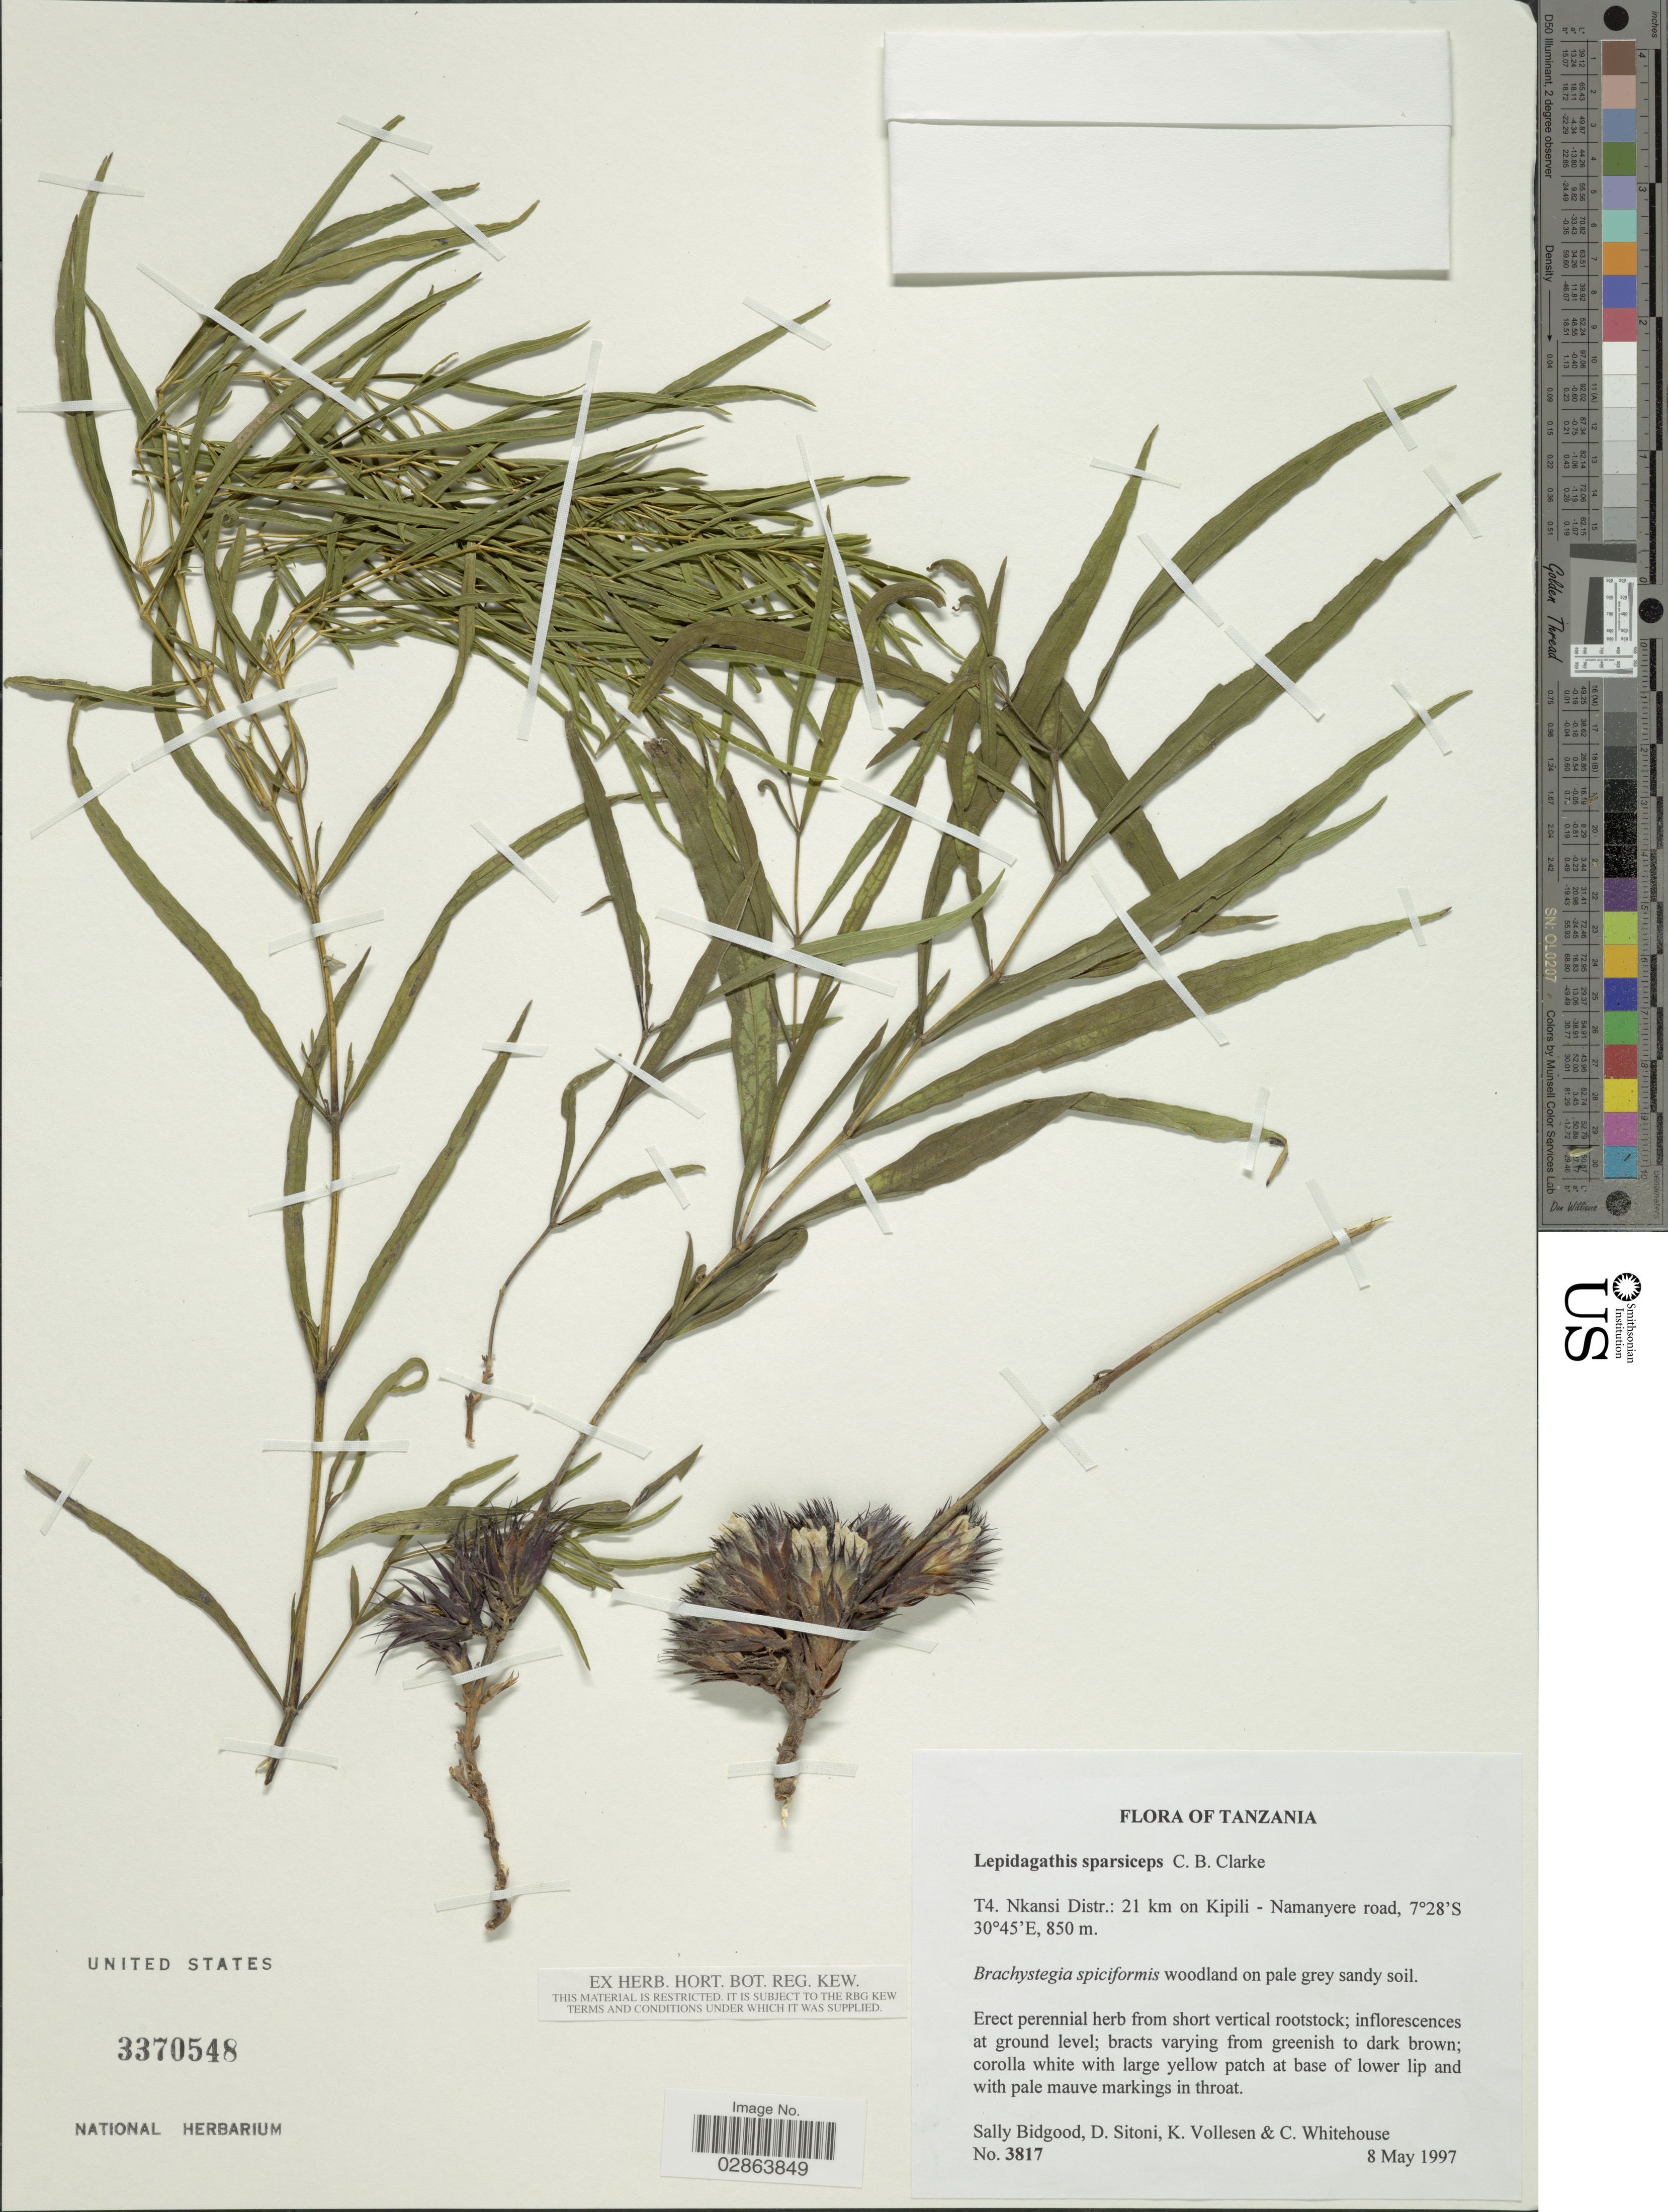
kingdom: Plantae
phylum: Tracheophyta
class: Magnoliopsida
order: Lamiales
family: Acanthaceae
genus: Lepidagathis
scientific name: Lepidagathis sparsiceps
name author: C.B. Clarke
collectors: S. Bidgood, D. Sitoni, K. Vollesen & C. Whitehouse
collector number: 3817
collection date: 1997-05-08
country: Tanzania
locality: T4, Nkansi Distr.: 21 km on Kipili - Namanyere road.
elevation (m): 850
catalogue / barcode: US 3370548